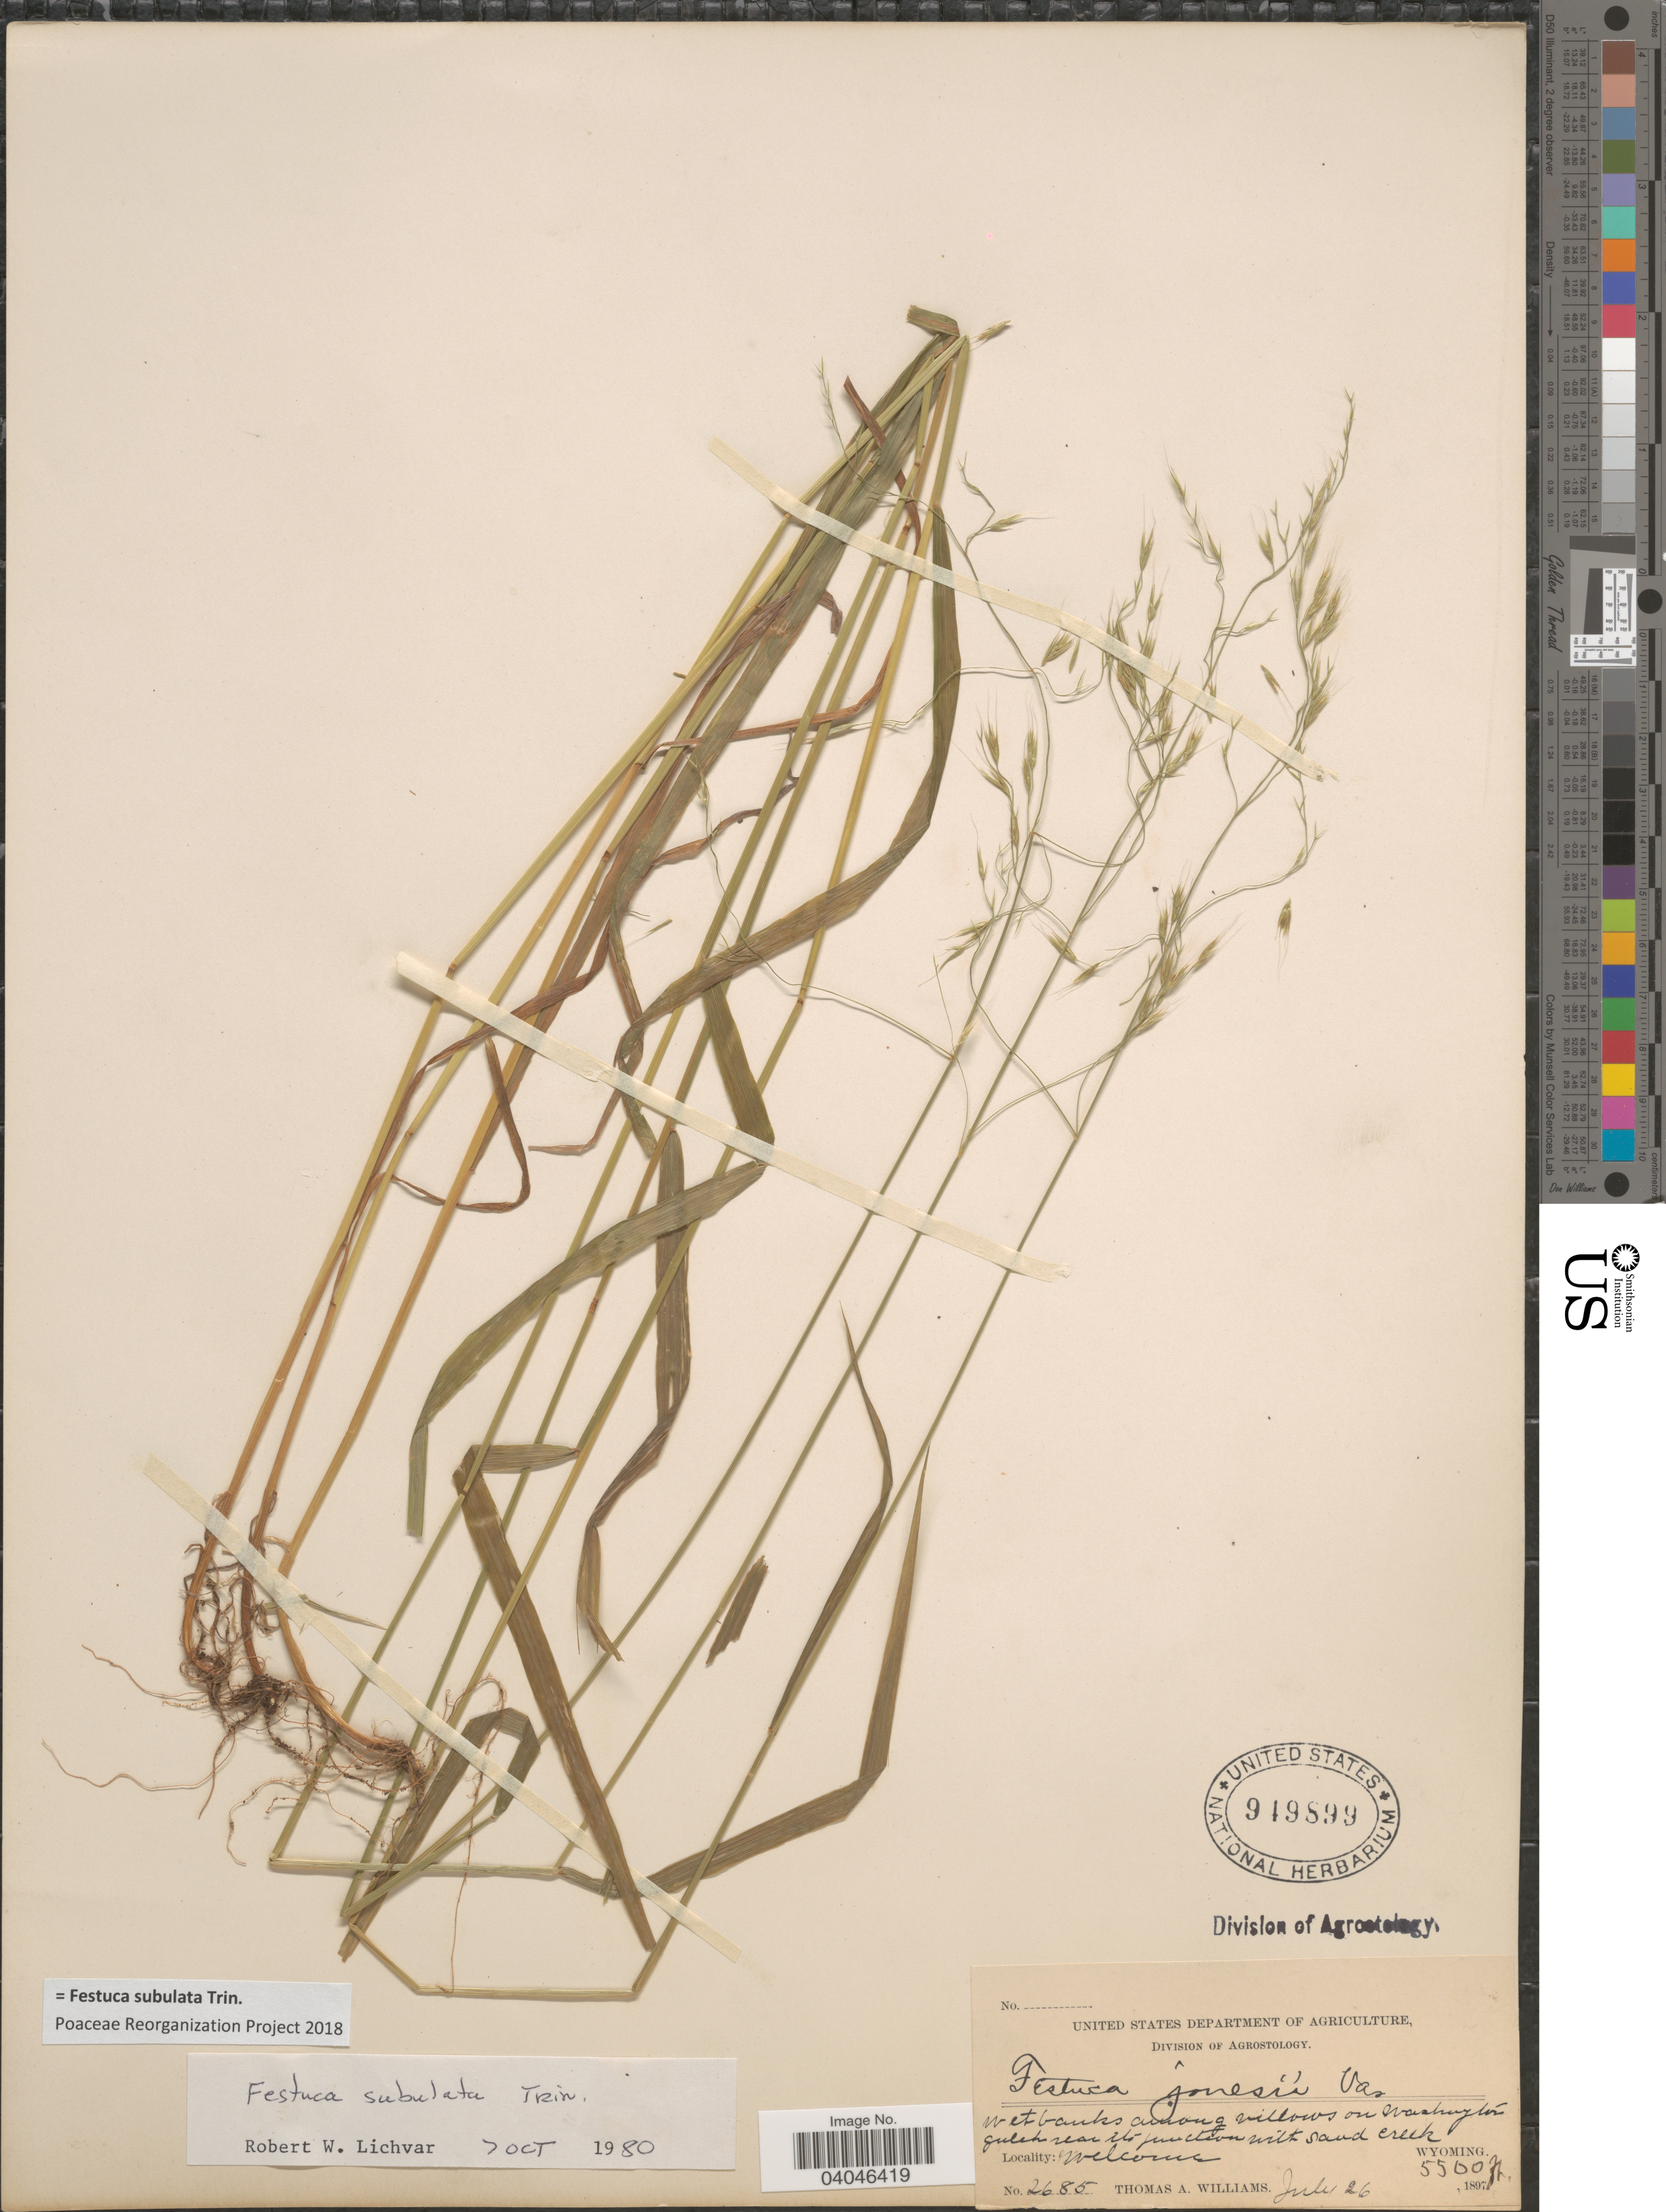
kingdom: Plantae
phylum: Tracheophyta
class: Liliopsida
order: Poales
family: Poaceae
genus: Festuca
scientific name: Festuca subulata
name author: Trin.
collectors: T. A. Williams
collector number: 2685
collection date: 1897-07-26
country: United States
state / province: Wyoming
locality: Welcome.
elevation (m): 1676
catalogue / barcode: US 949899